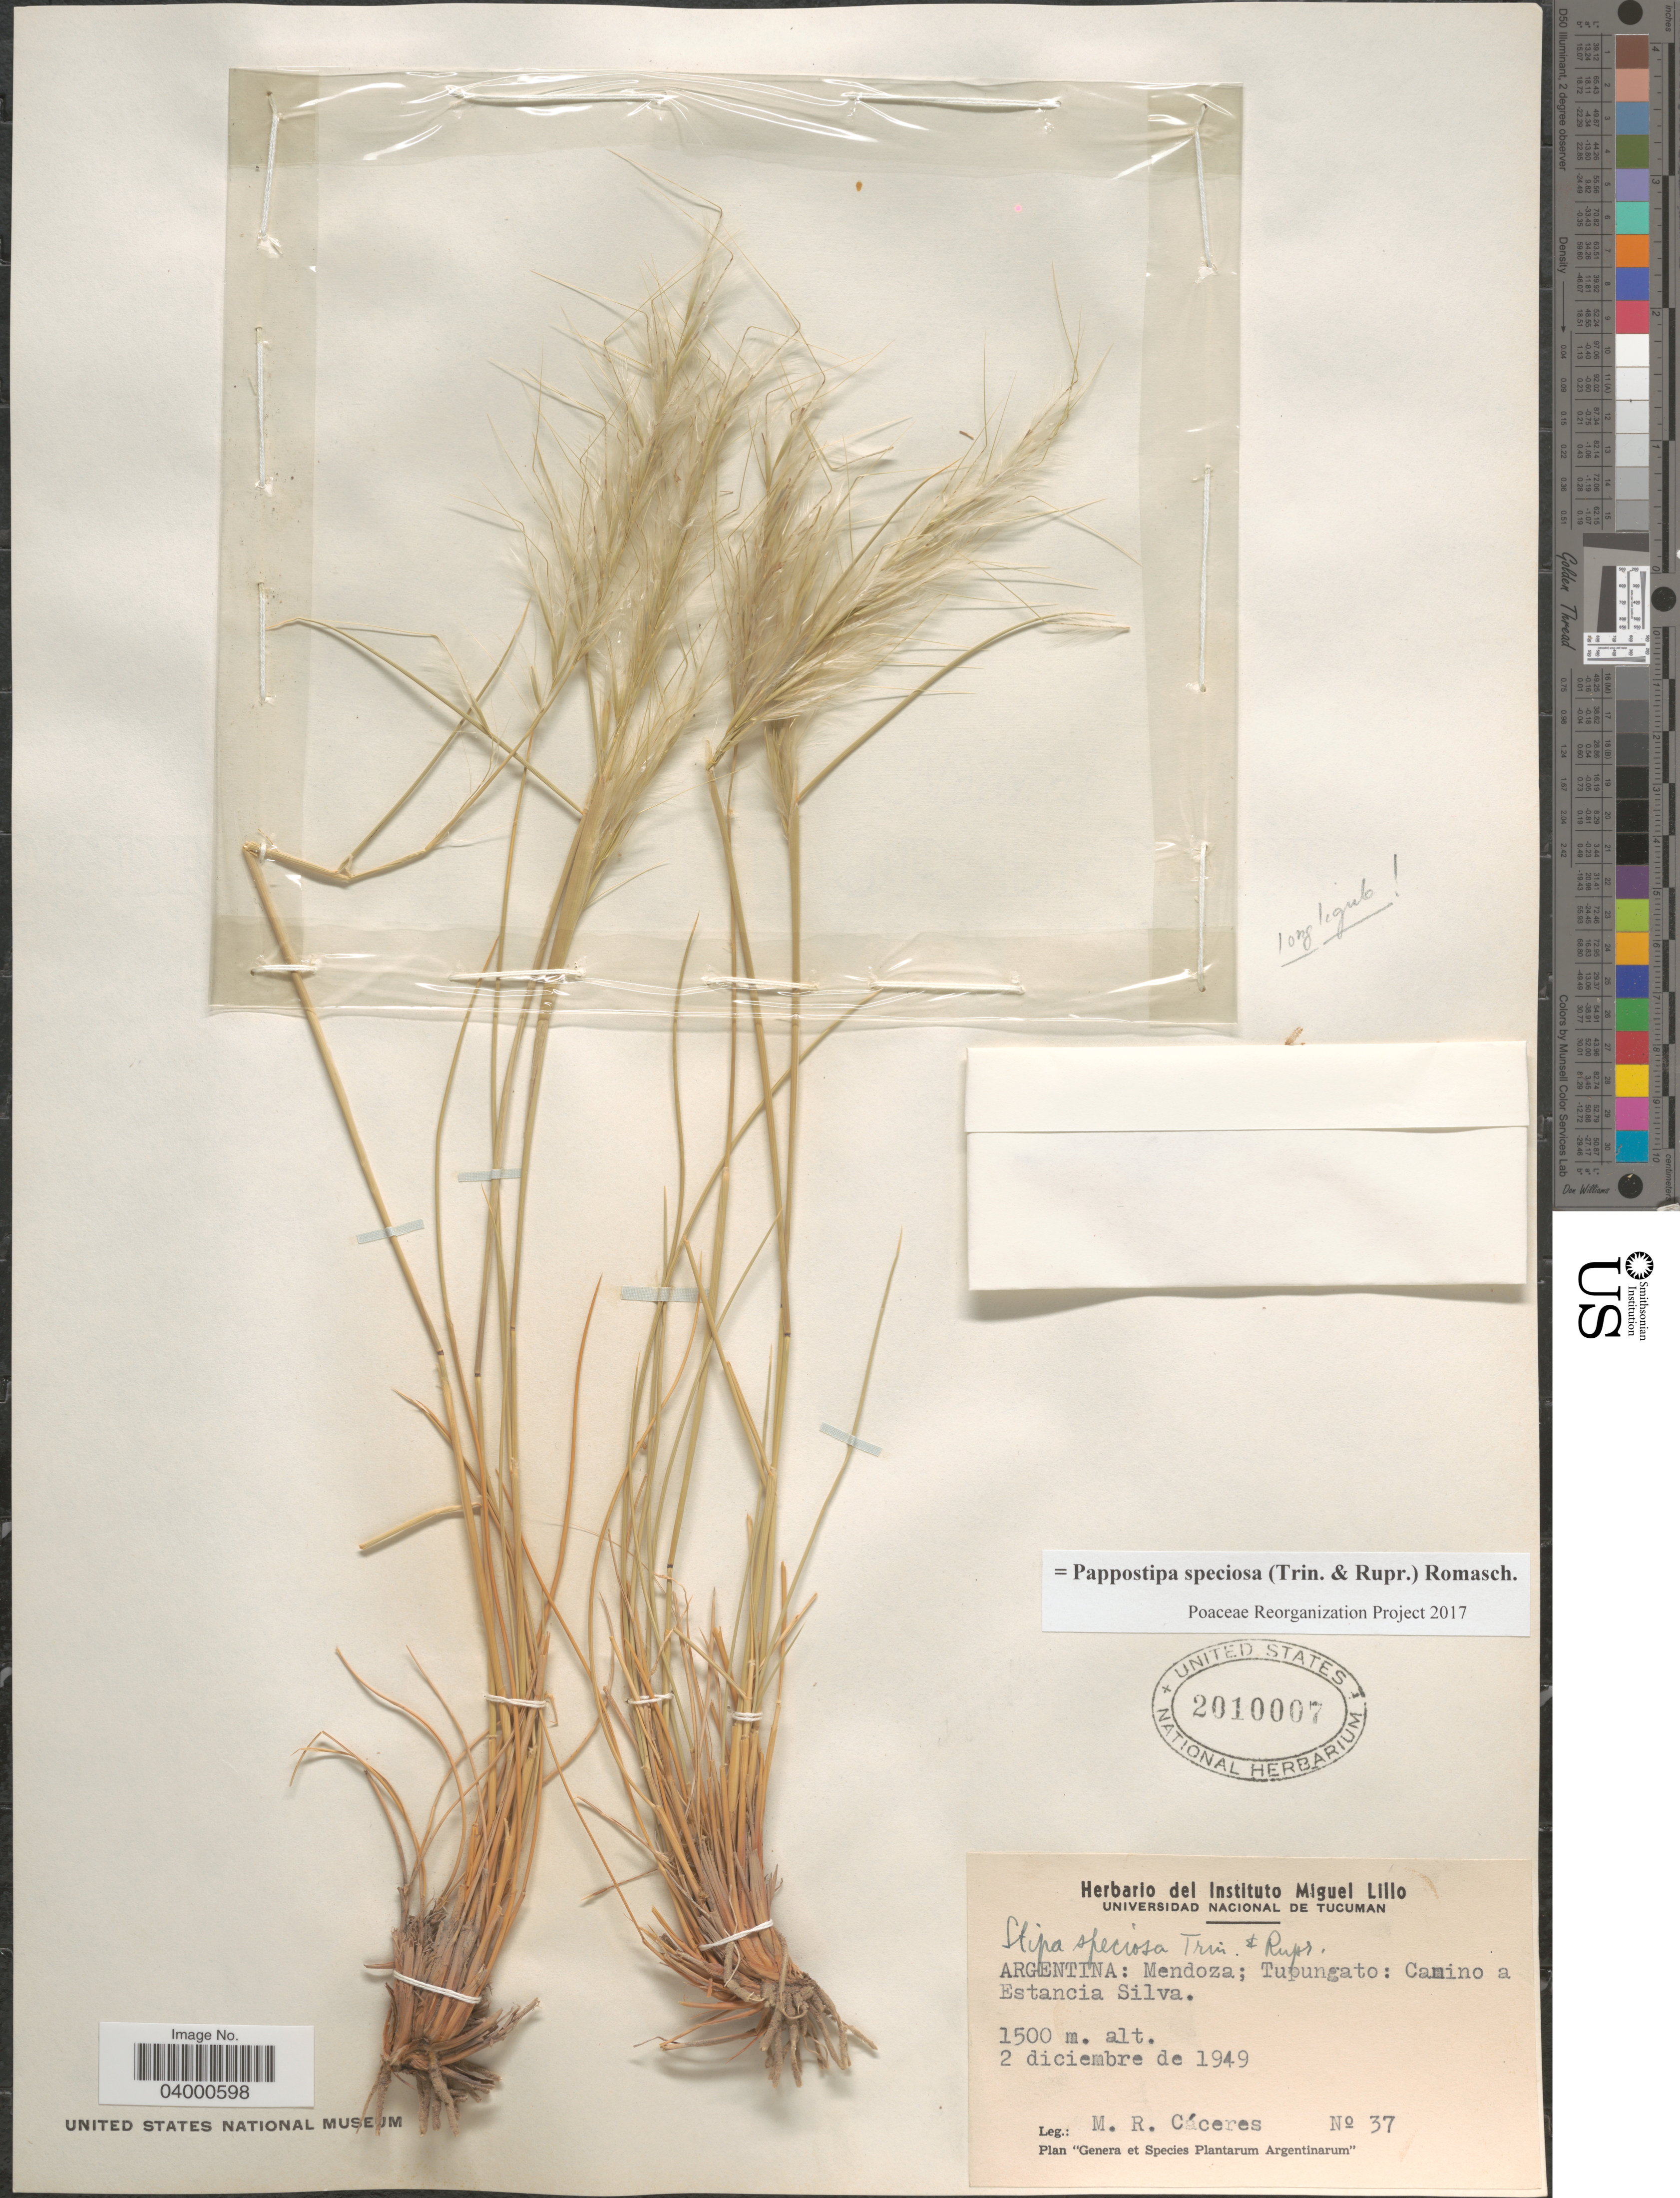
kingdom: Plantae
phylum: Tracheophyta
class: Liliopsida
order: Poales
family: Poaceae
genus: Pappostipa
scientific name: Pappostipa speciosa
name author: (Trin. & Rupr.) Romasch.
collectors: M. R. Caceres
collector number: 37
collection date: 1949-12-02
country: Argentina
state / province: Mendoza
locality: Tupungato: Camino a Estancia Silva.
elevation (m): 1500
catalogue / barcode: US 2010007